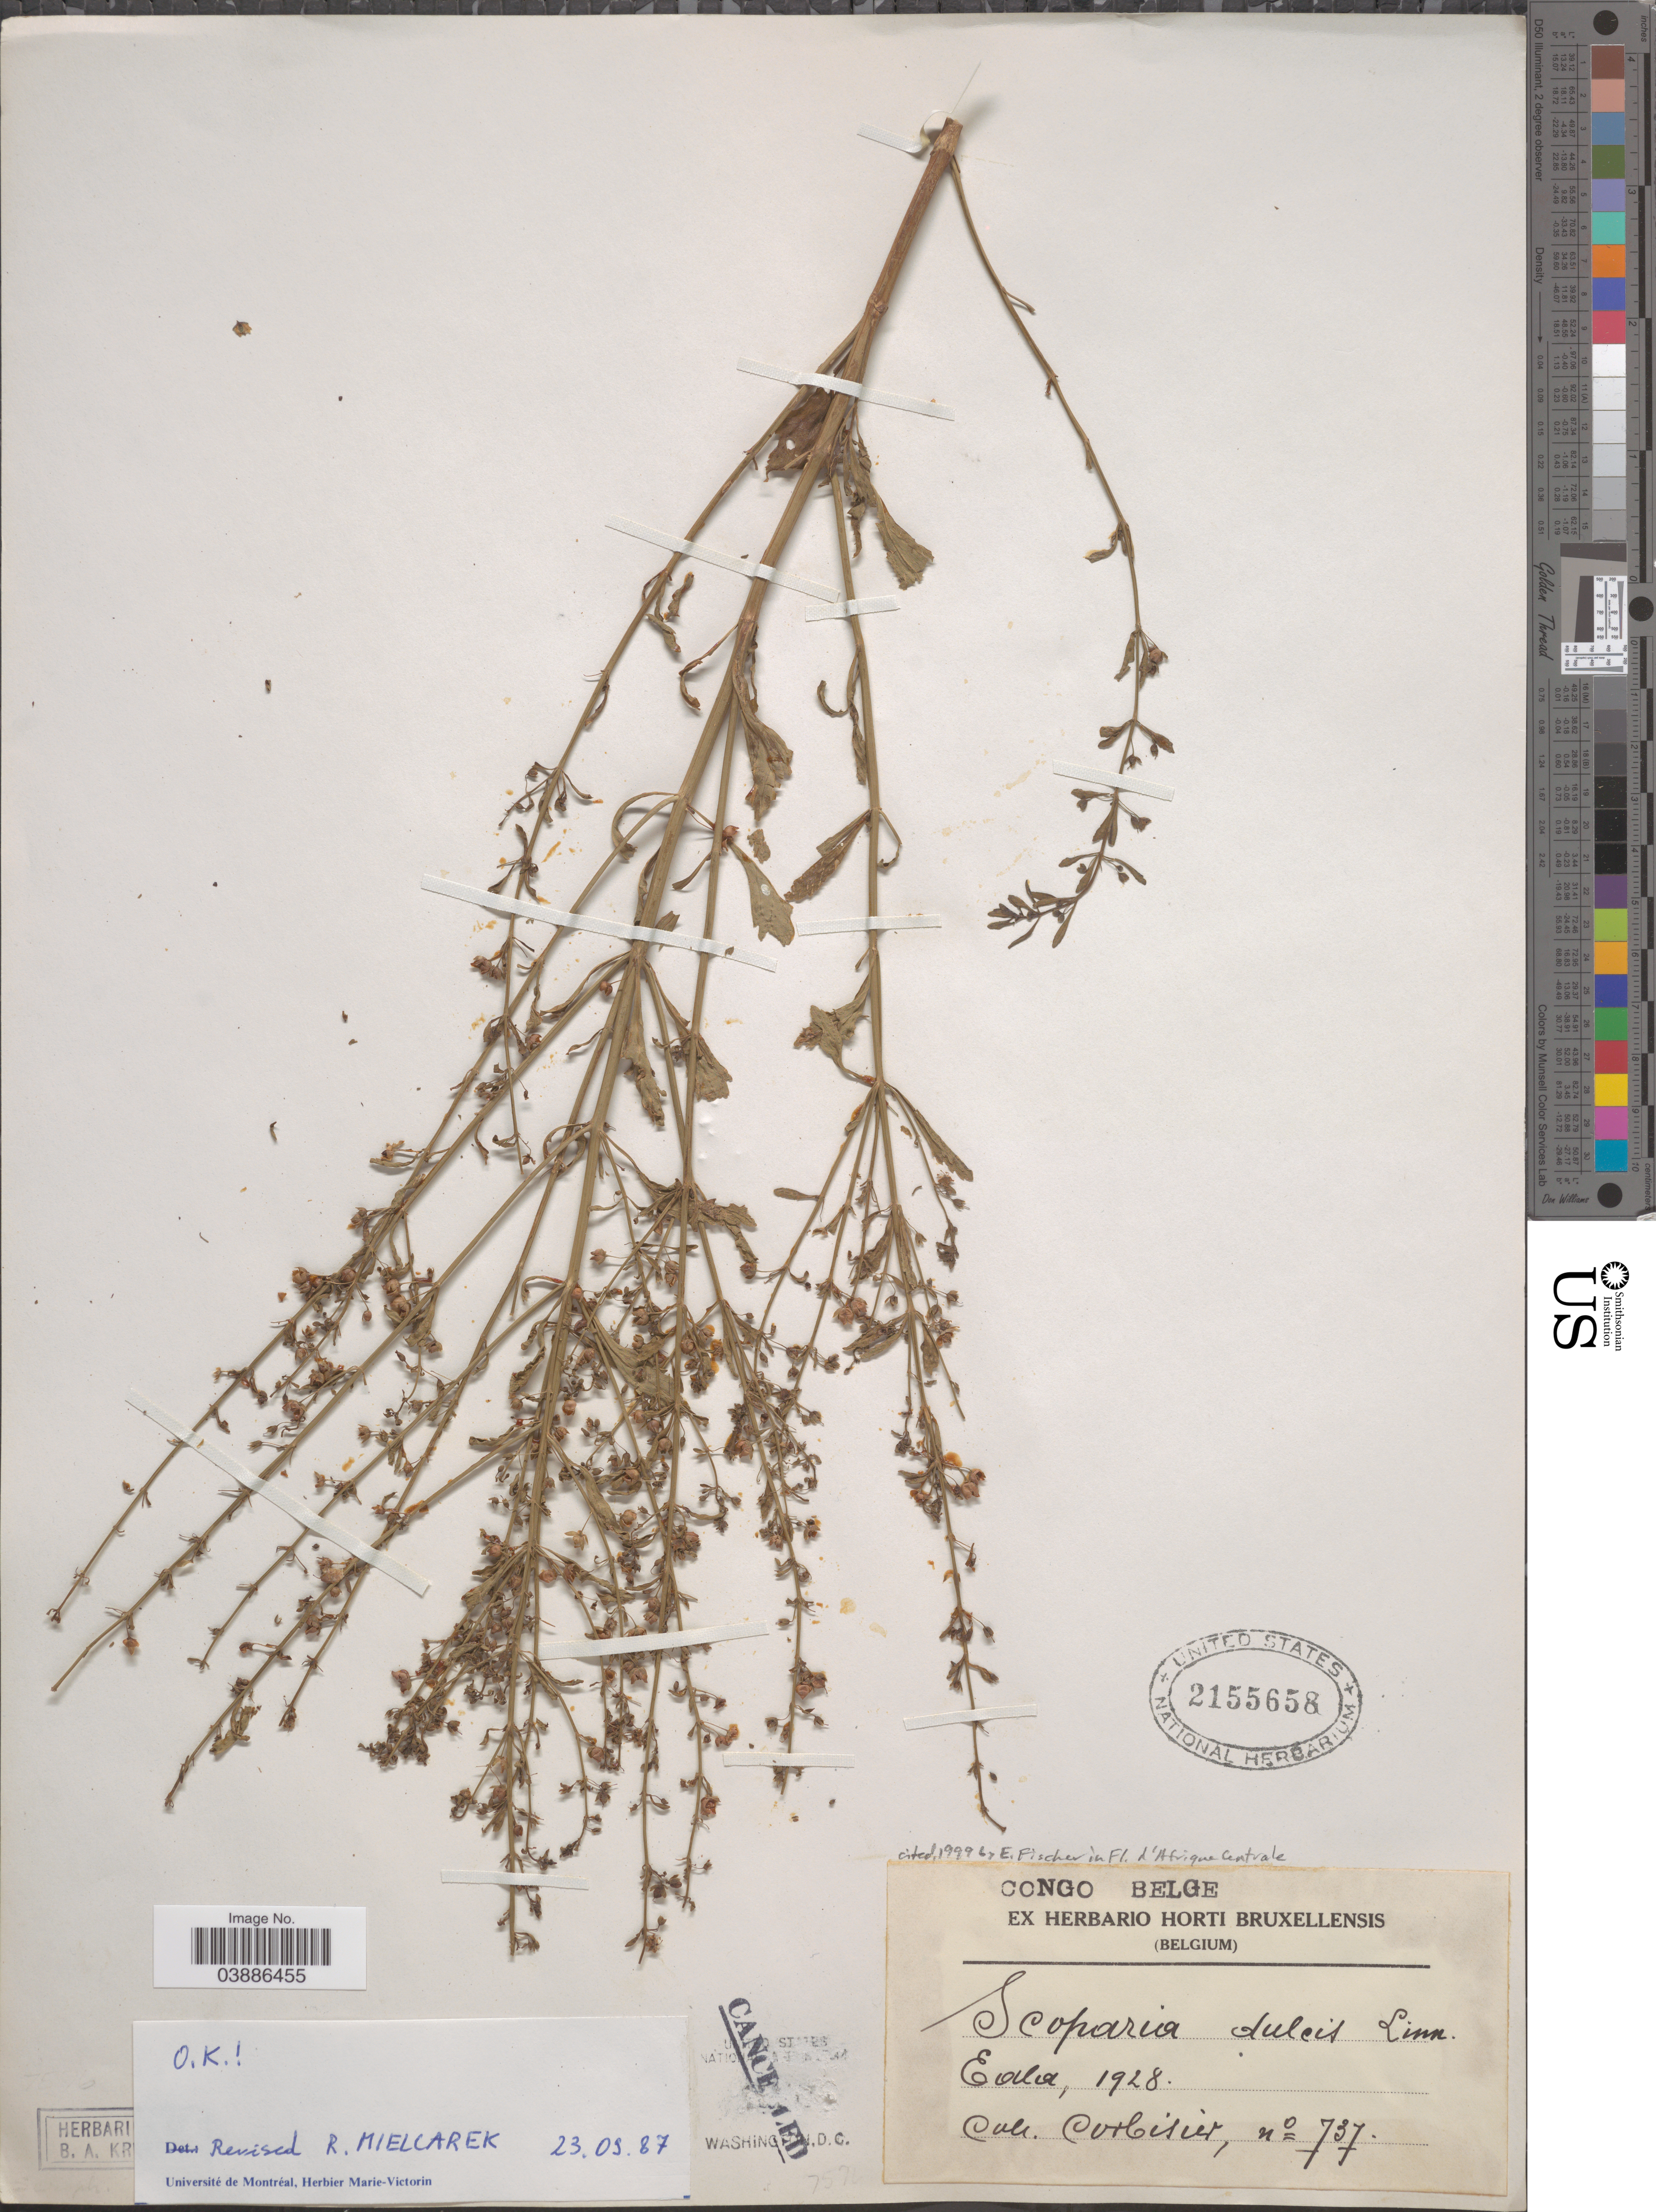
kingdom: Plantae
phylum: Tracheophyta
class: Magnoliopsida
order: Lamiales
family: Plantaginaceae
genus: Scoparia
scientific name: Scoparia dulcis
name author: L.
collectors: -. Corbisier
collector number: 737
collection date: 1928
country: Congo, Democratic Republic of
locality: Congo Belge. Eala.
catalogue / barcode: US 2155658